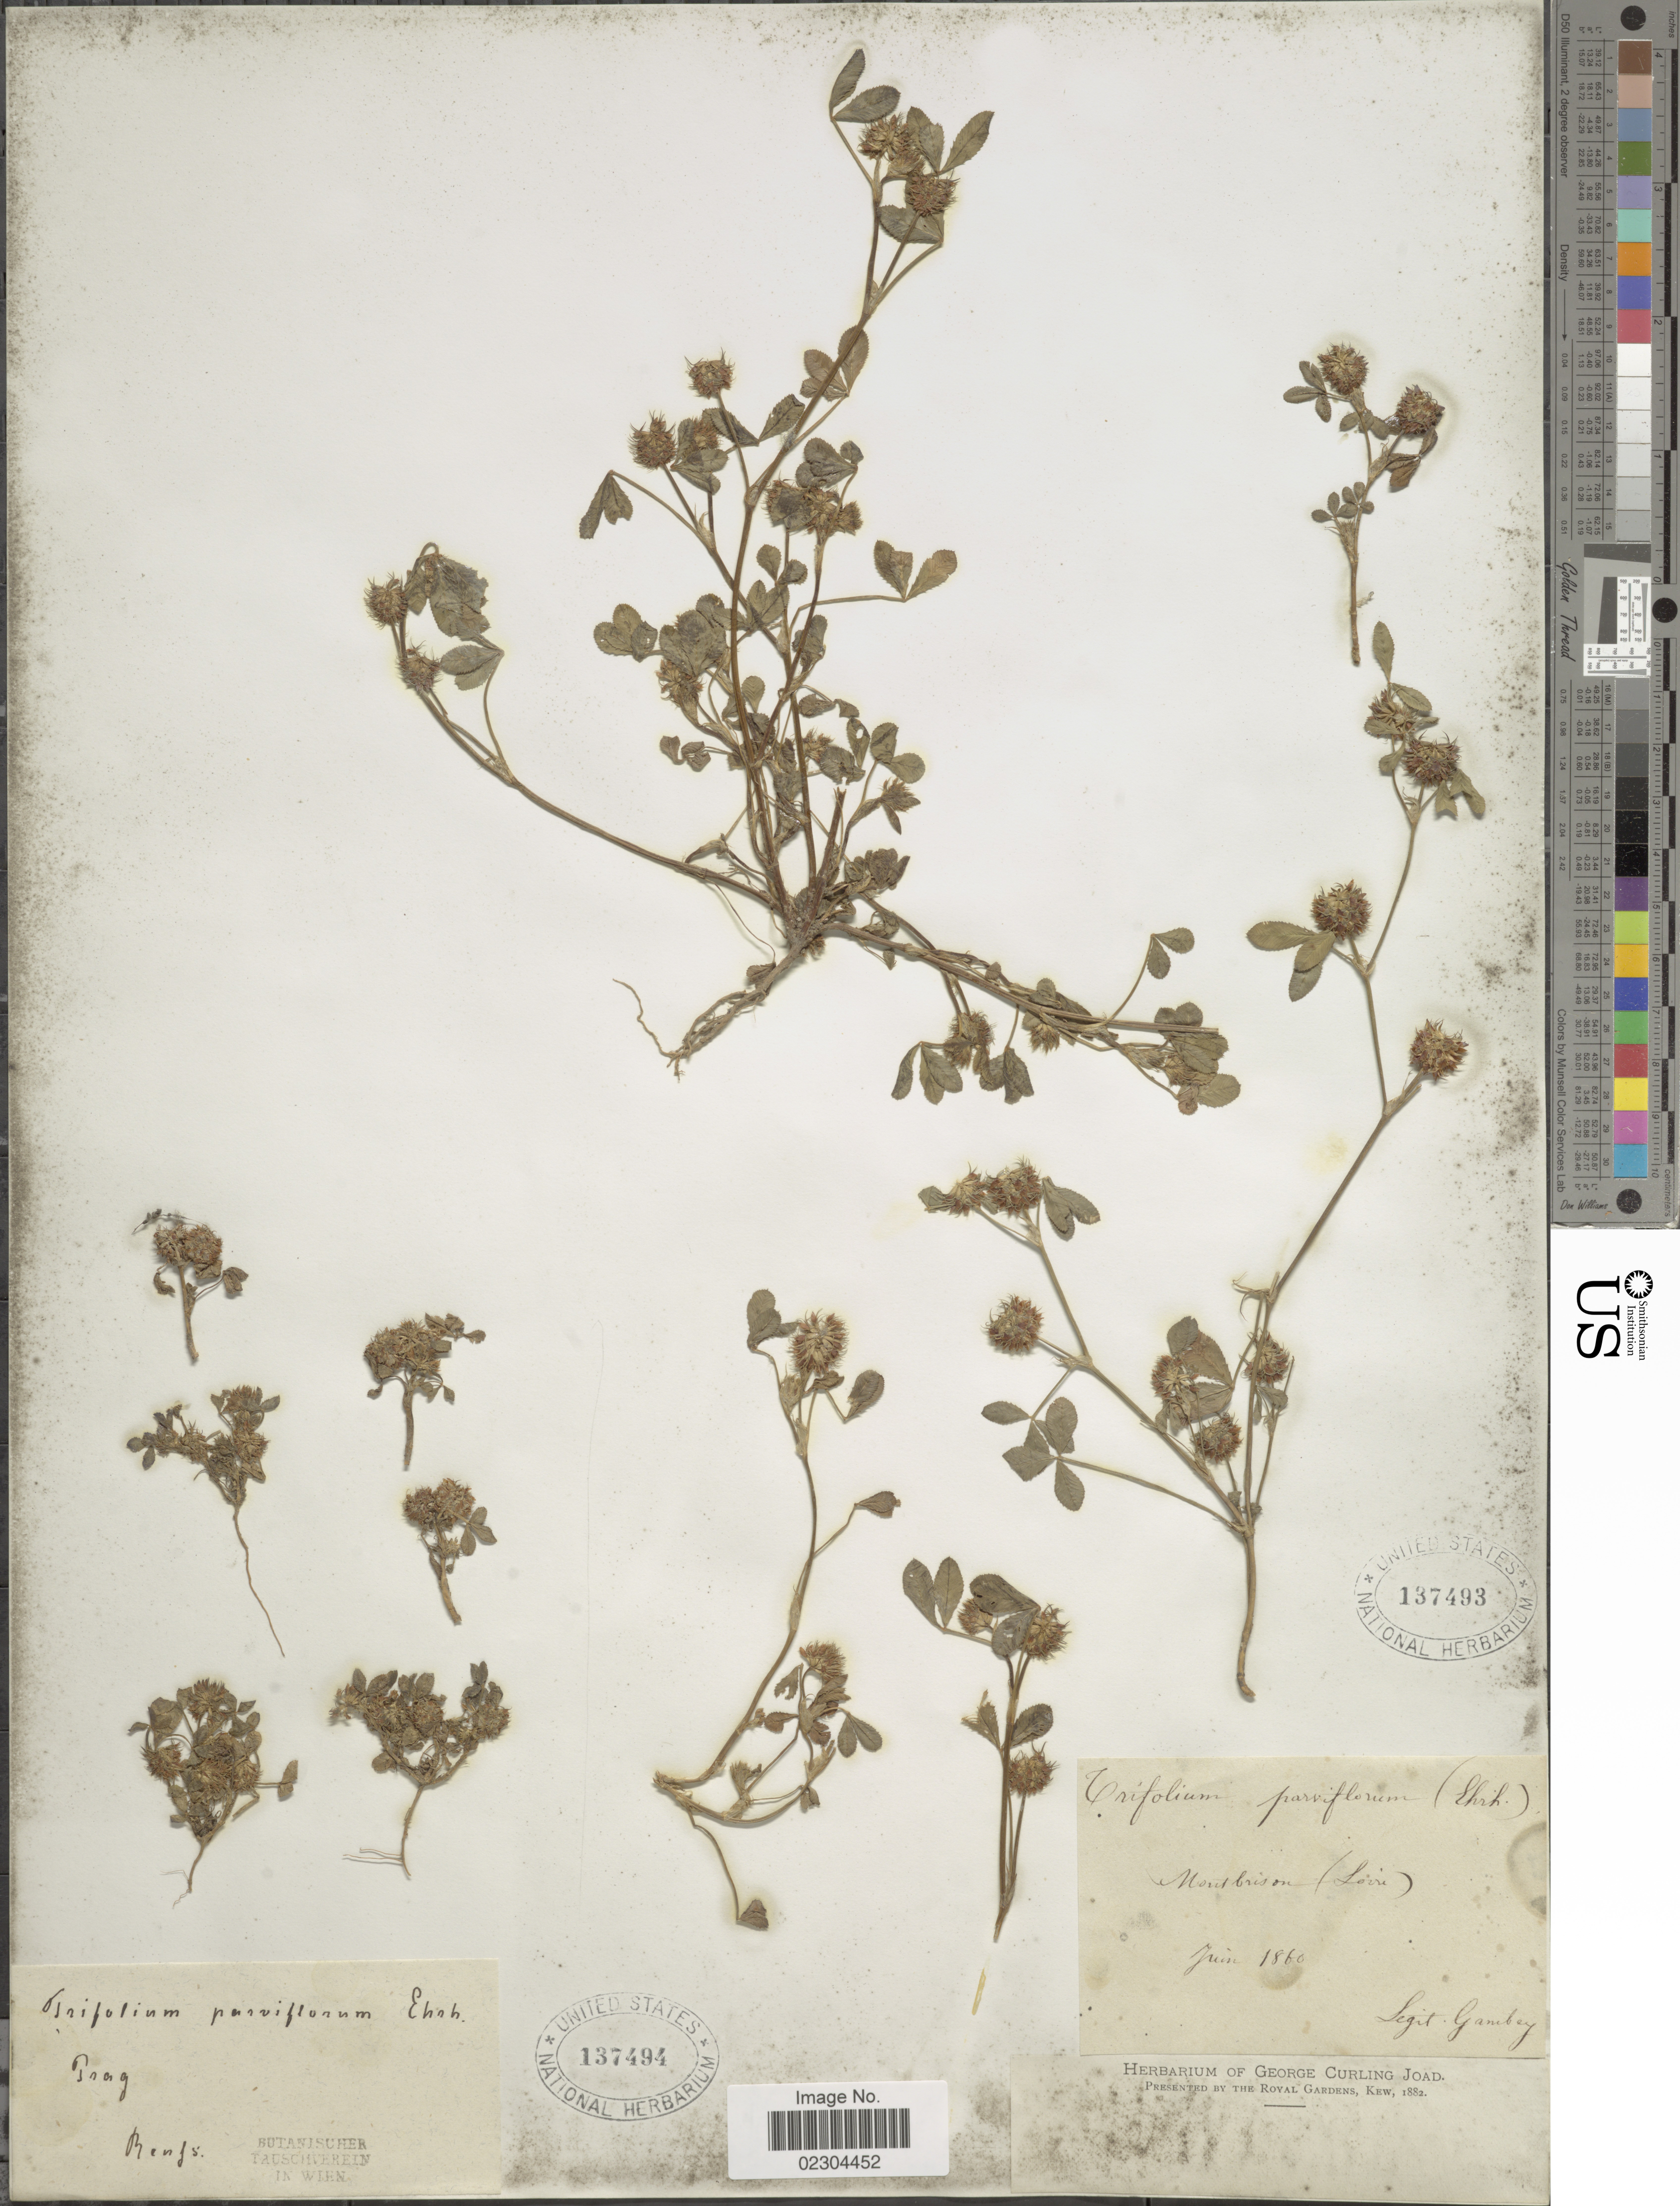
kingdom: Plantae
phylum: Tracheophyta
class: Magnoliopsida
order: Fabales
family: Fabaceae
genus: Trifolium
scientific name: Trifolium parviflorum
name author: Ehrh.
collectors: Gambey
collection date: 1860-06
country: France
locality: Montbrison (Loire)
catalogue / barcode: US 137493-2